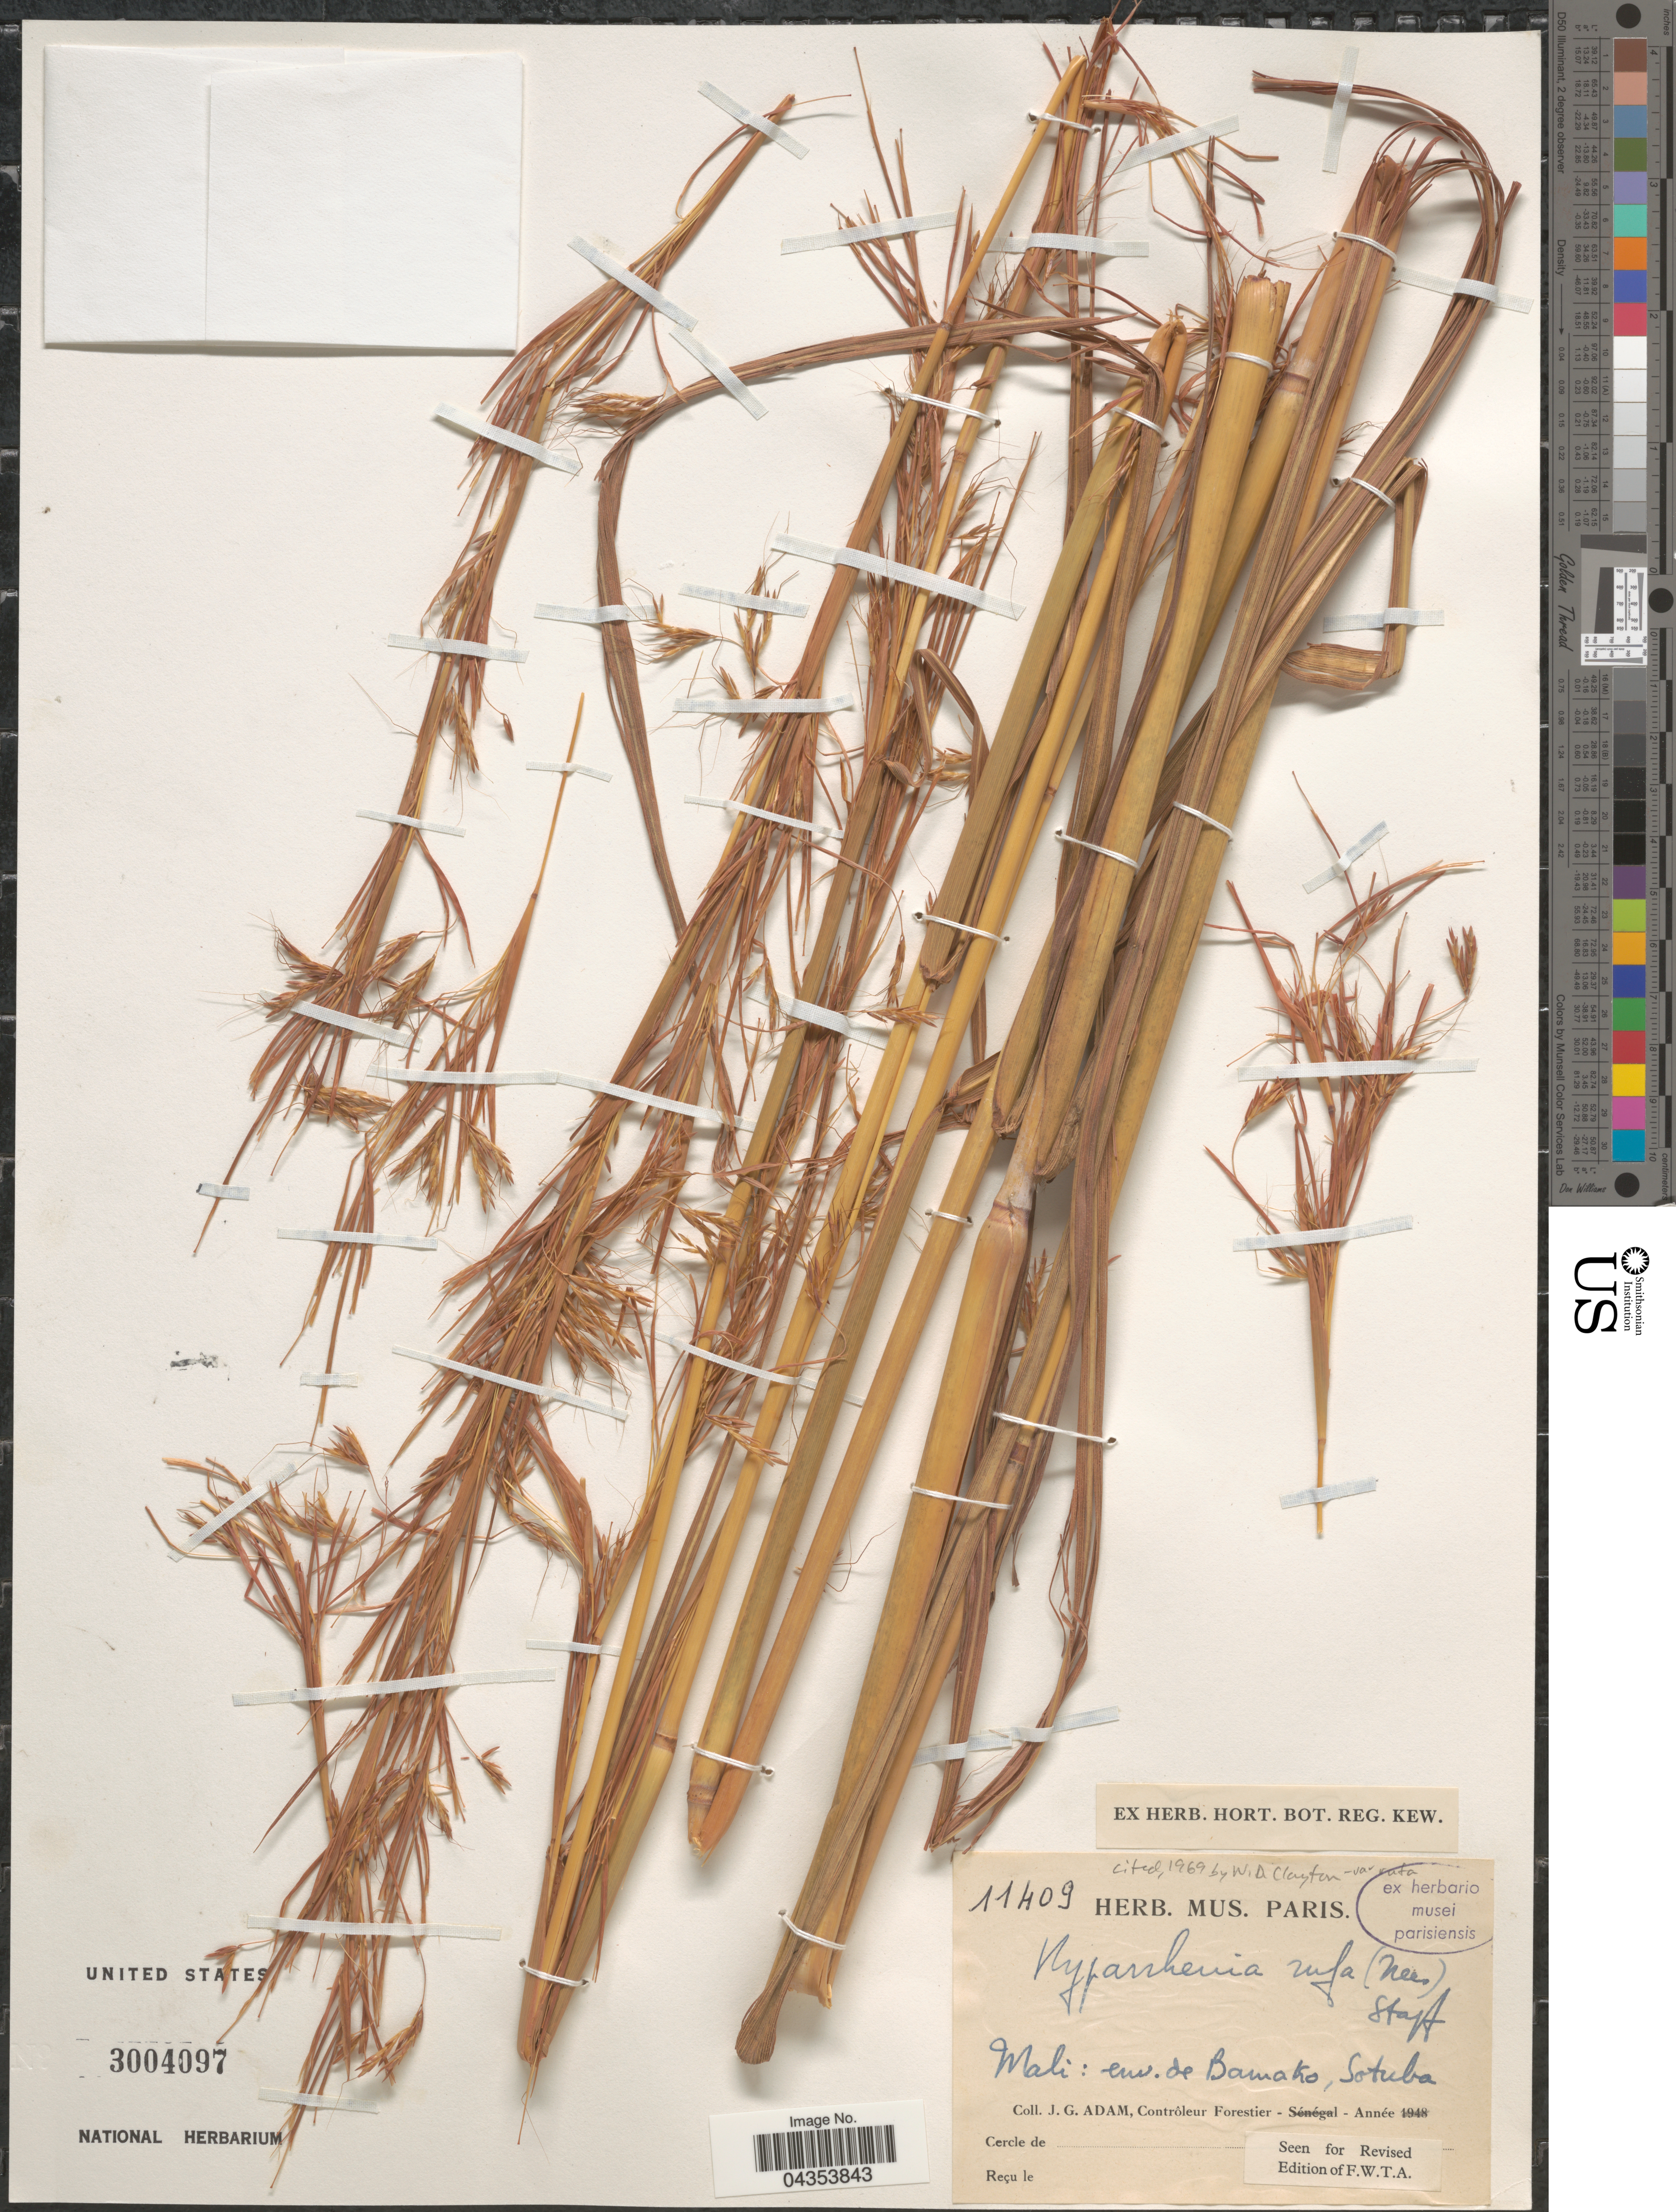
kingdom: Plantae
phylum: Tracheophyta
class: Liliopsida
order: Poales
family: Poaceae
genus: Hyparrhenia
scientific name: Hyparrhenia rufa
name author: (Nees) Stapf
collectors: J. Adam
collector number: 11409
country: Mali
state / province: Bamako Capital District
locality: Env. de Bamako, Sotuba.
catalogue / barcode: US 3004097